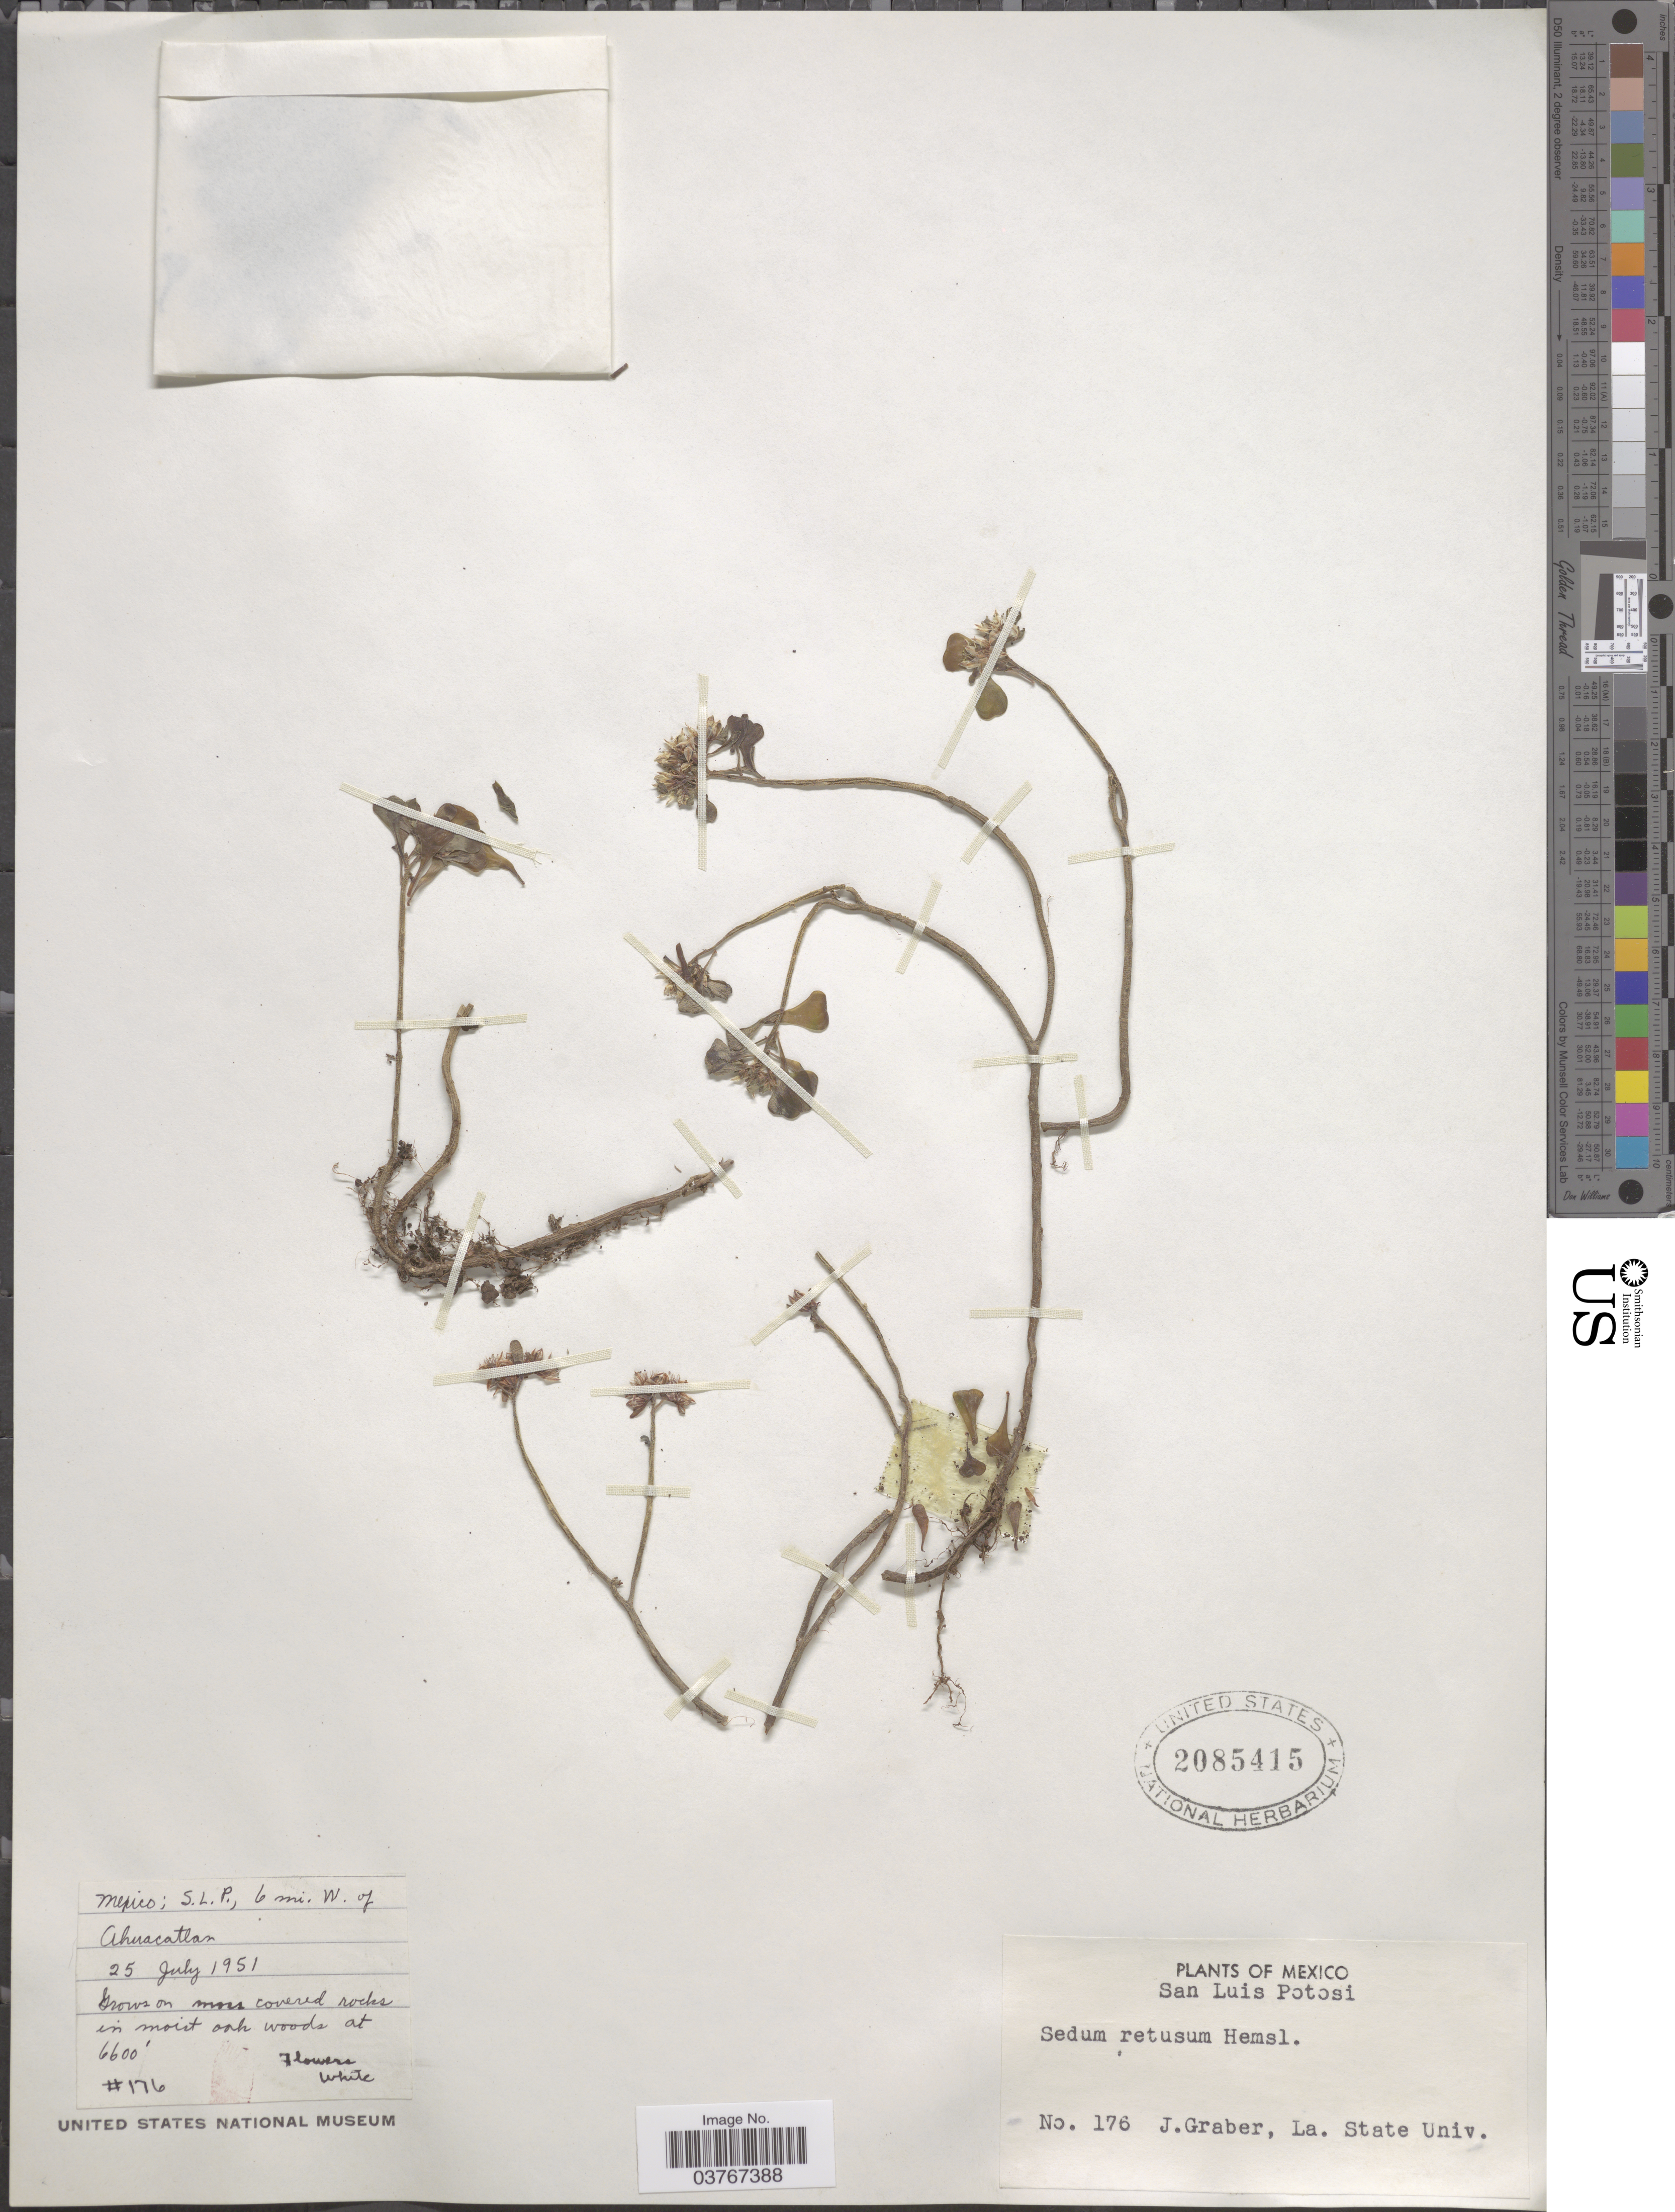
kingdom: Plantae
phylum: Tracheophyta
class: Magnoliopsida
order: Saxifragales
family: Crassulaceae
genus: Sedum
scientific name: Sedum retusum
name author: Hemsl.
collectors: J. Graber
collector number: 176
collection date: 1951-07-25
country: Mexico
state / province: San Luis Potosí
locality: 6 mi. W. of Ahuacatlan.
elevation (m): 2012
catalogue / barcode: US 2085415